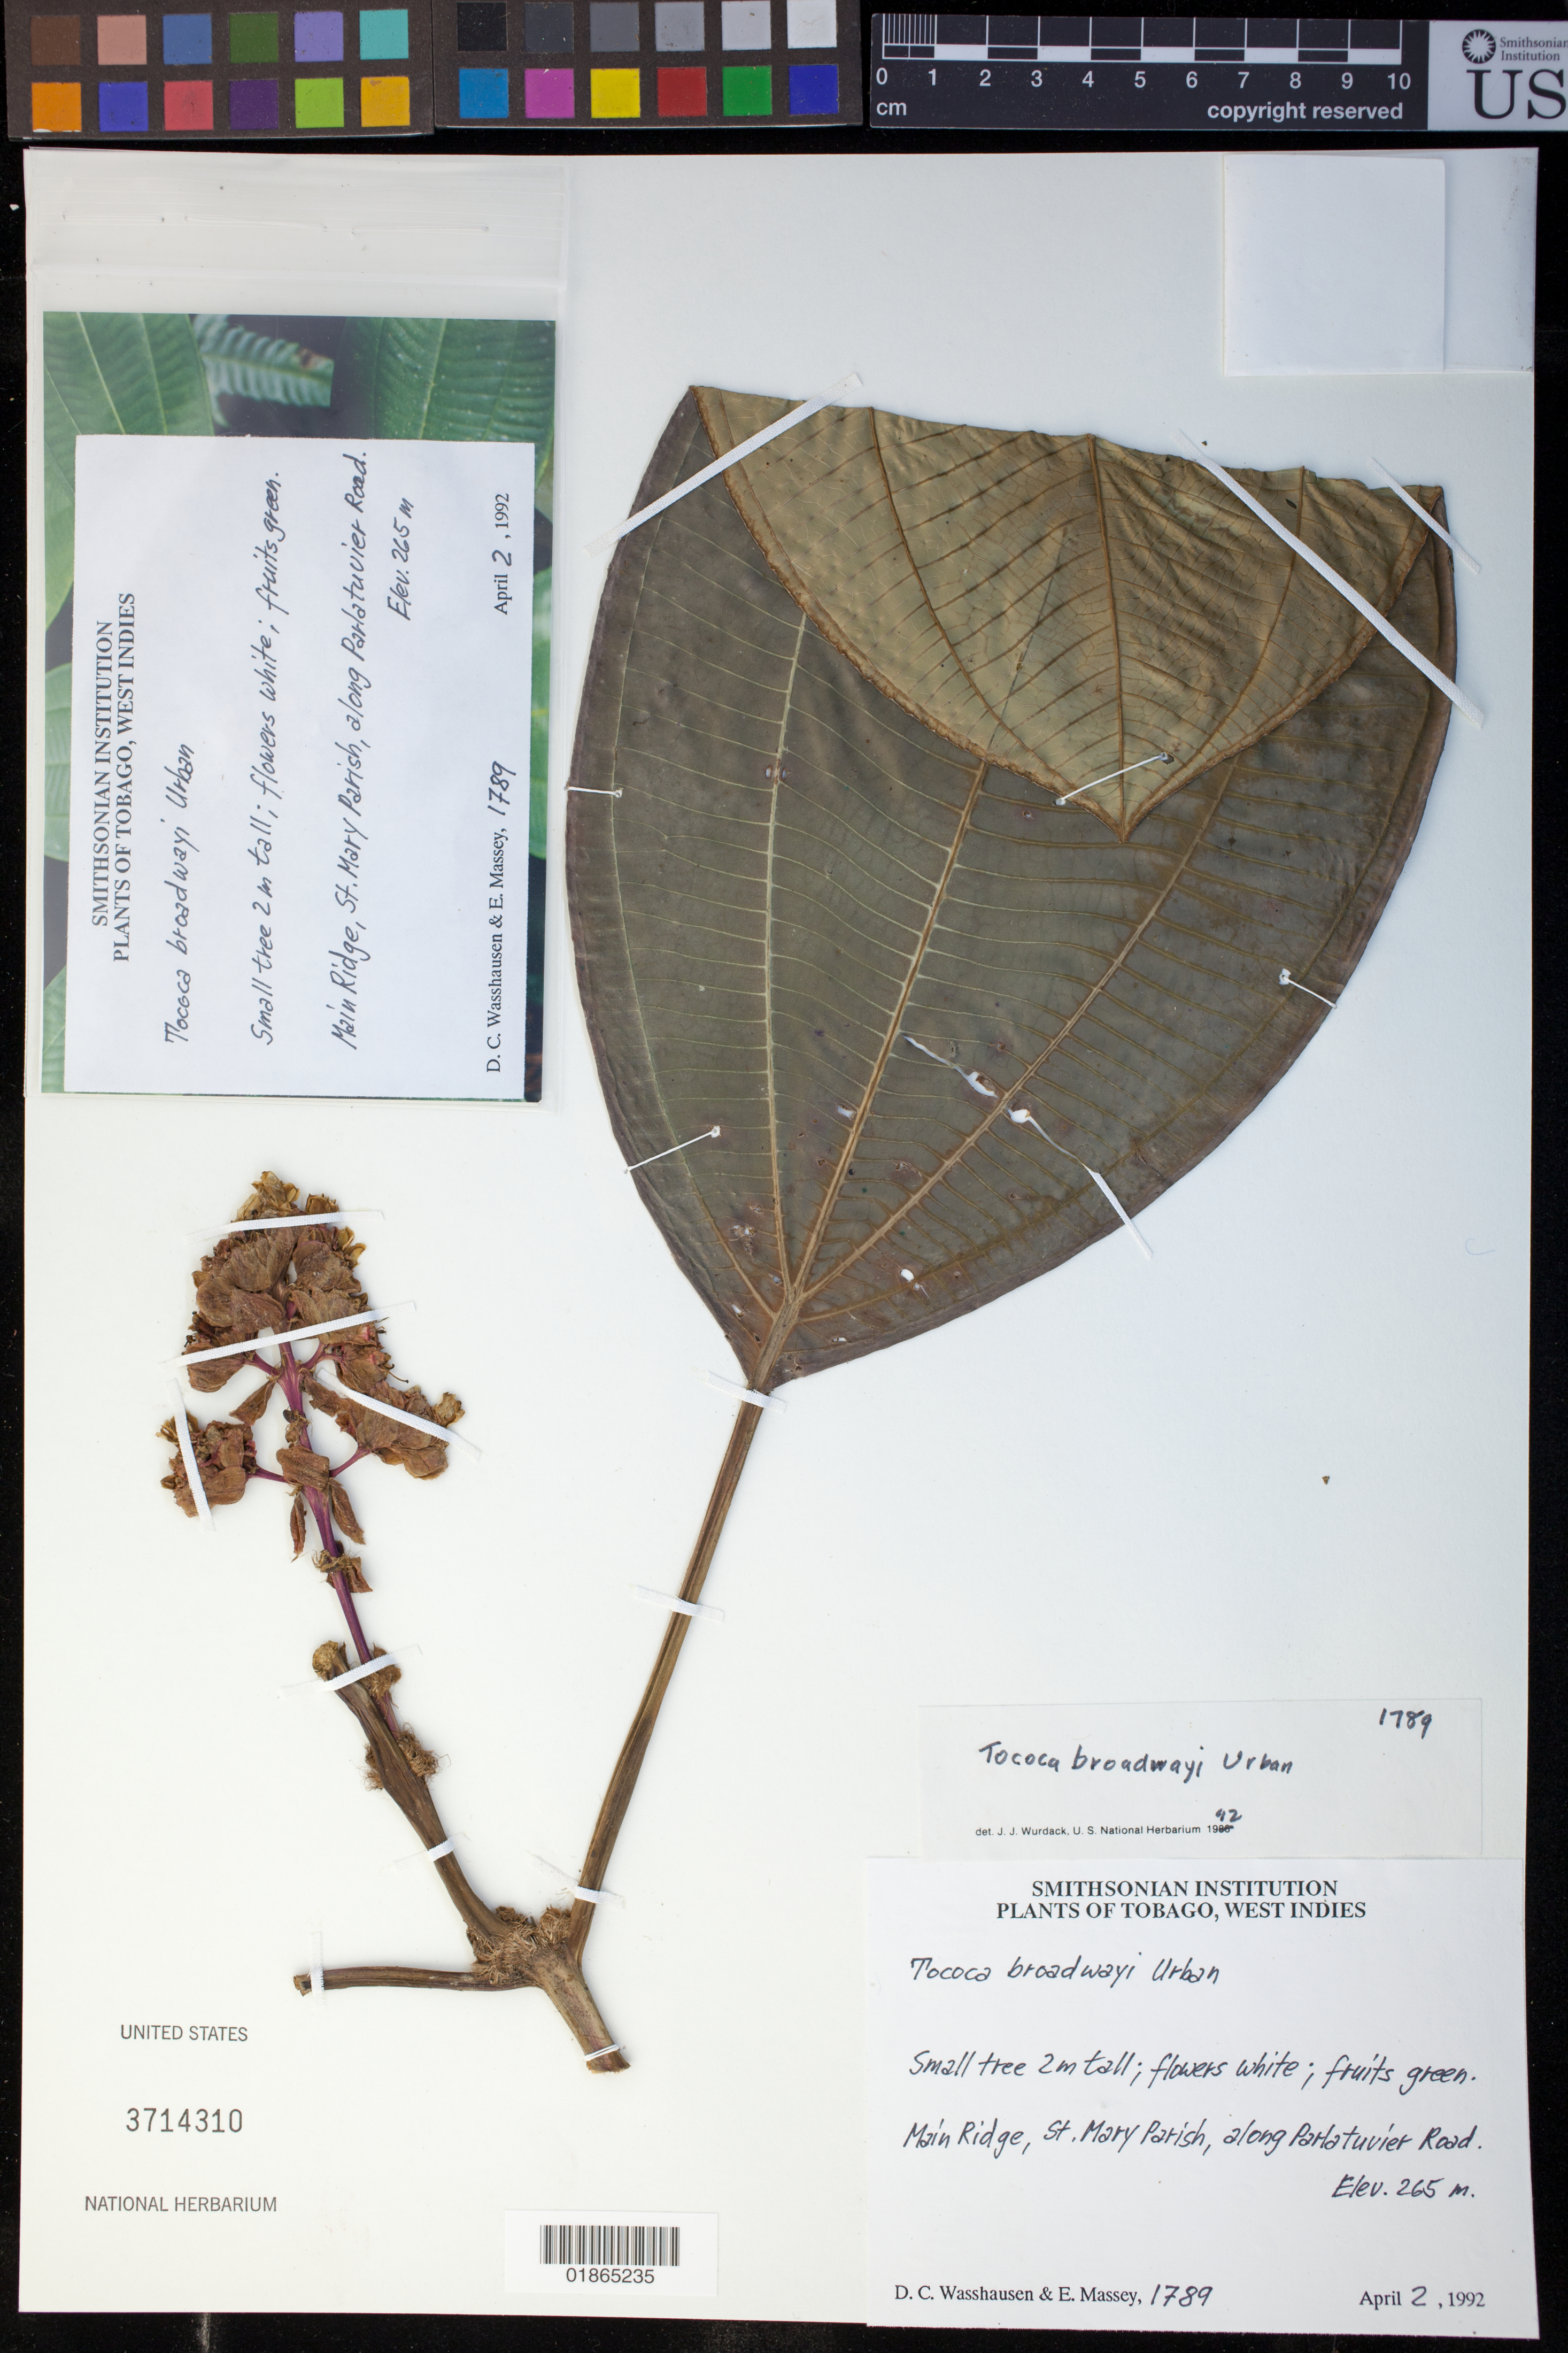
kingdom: Plantae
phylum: Tracheophyta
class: Magnoliopsida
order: Myrtales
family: Melastomataceae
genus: Tococa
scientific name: Tococa broadwayi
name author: Urb.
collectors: D. C. Wasshausen & E. Massey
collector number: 1789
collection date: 1992-04-02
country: Trinidad and Tobago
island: Tobago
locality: Main Ridge, St. Mary Parish, along Parlotuvier Road.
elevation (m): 265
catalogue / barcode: US 3714310